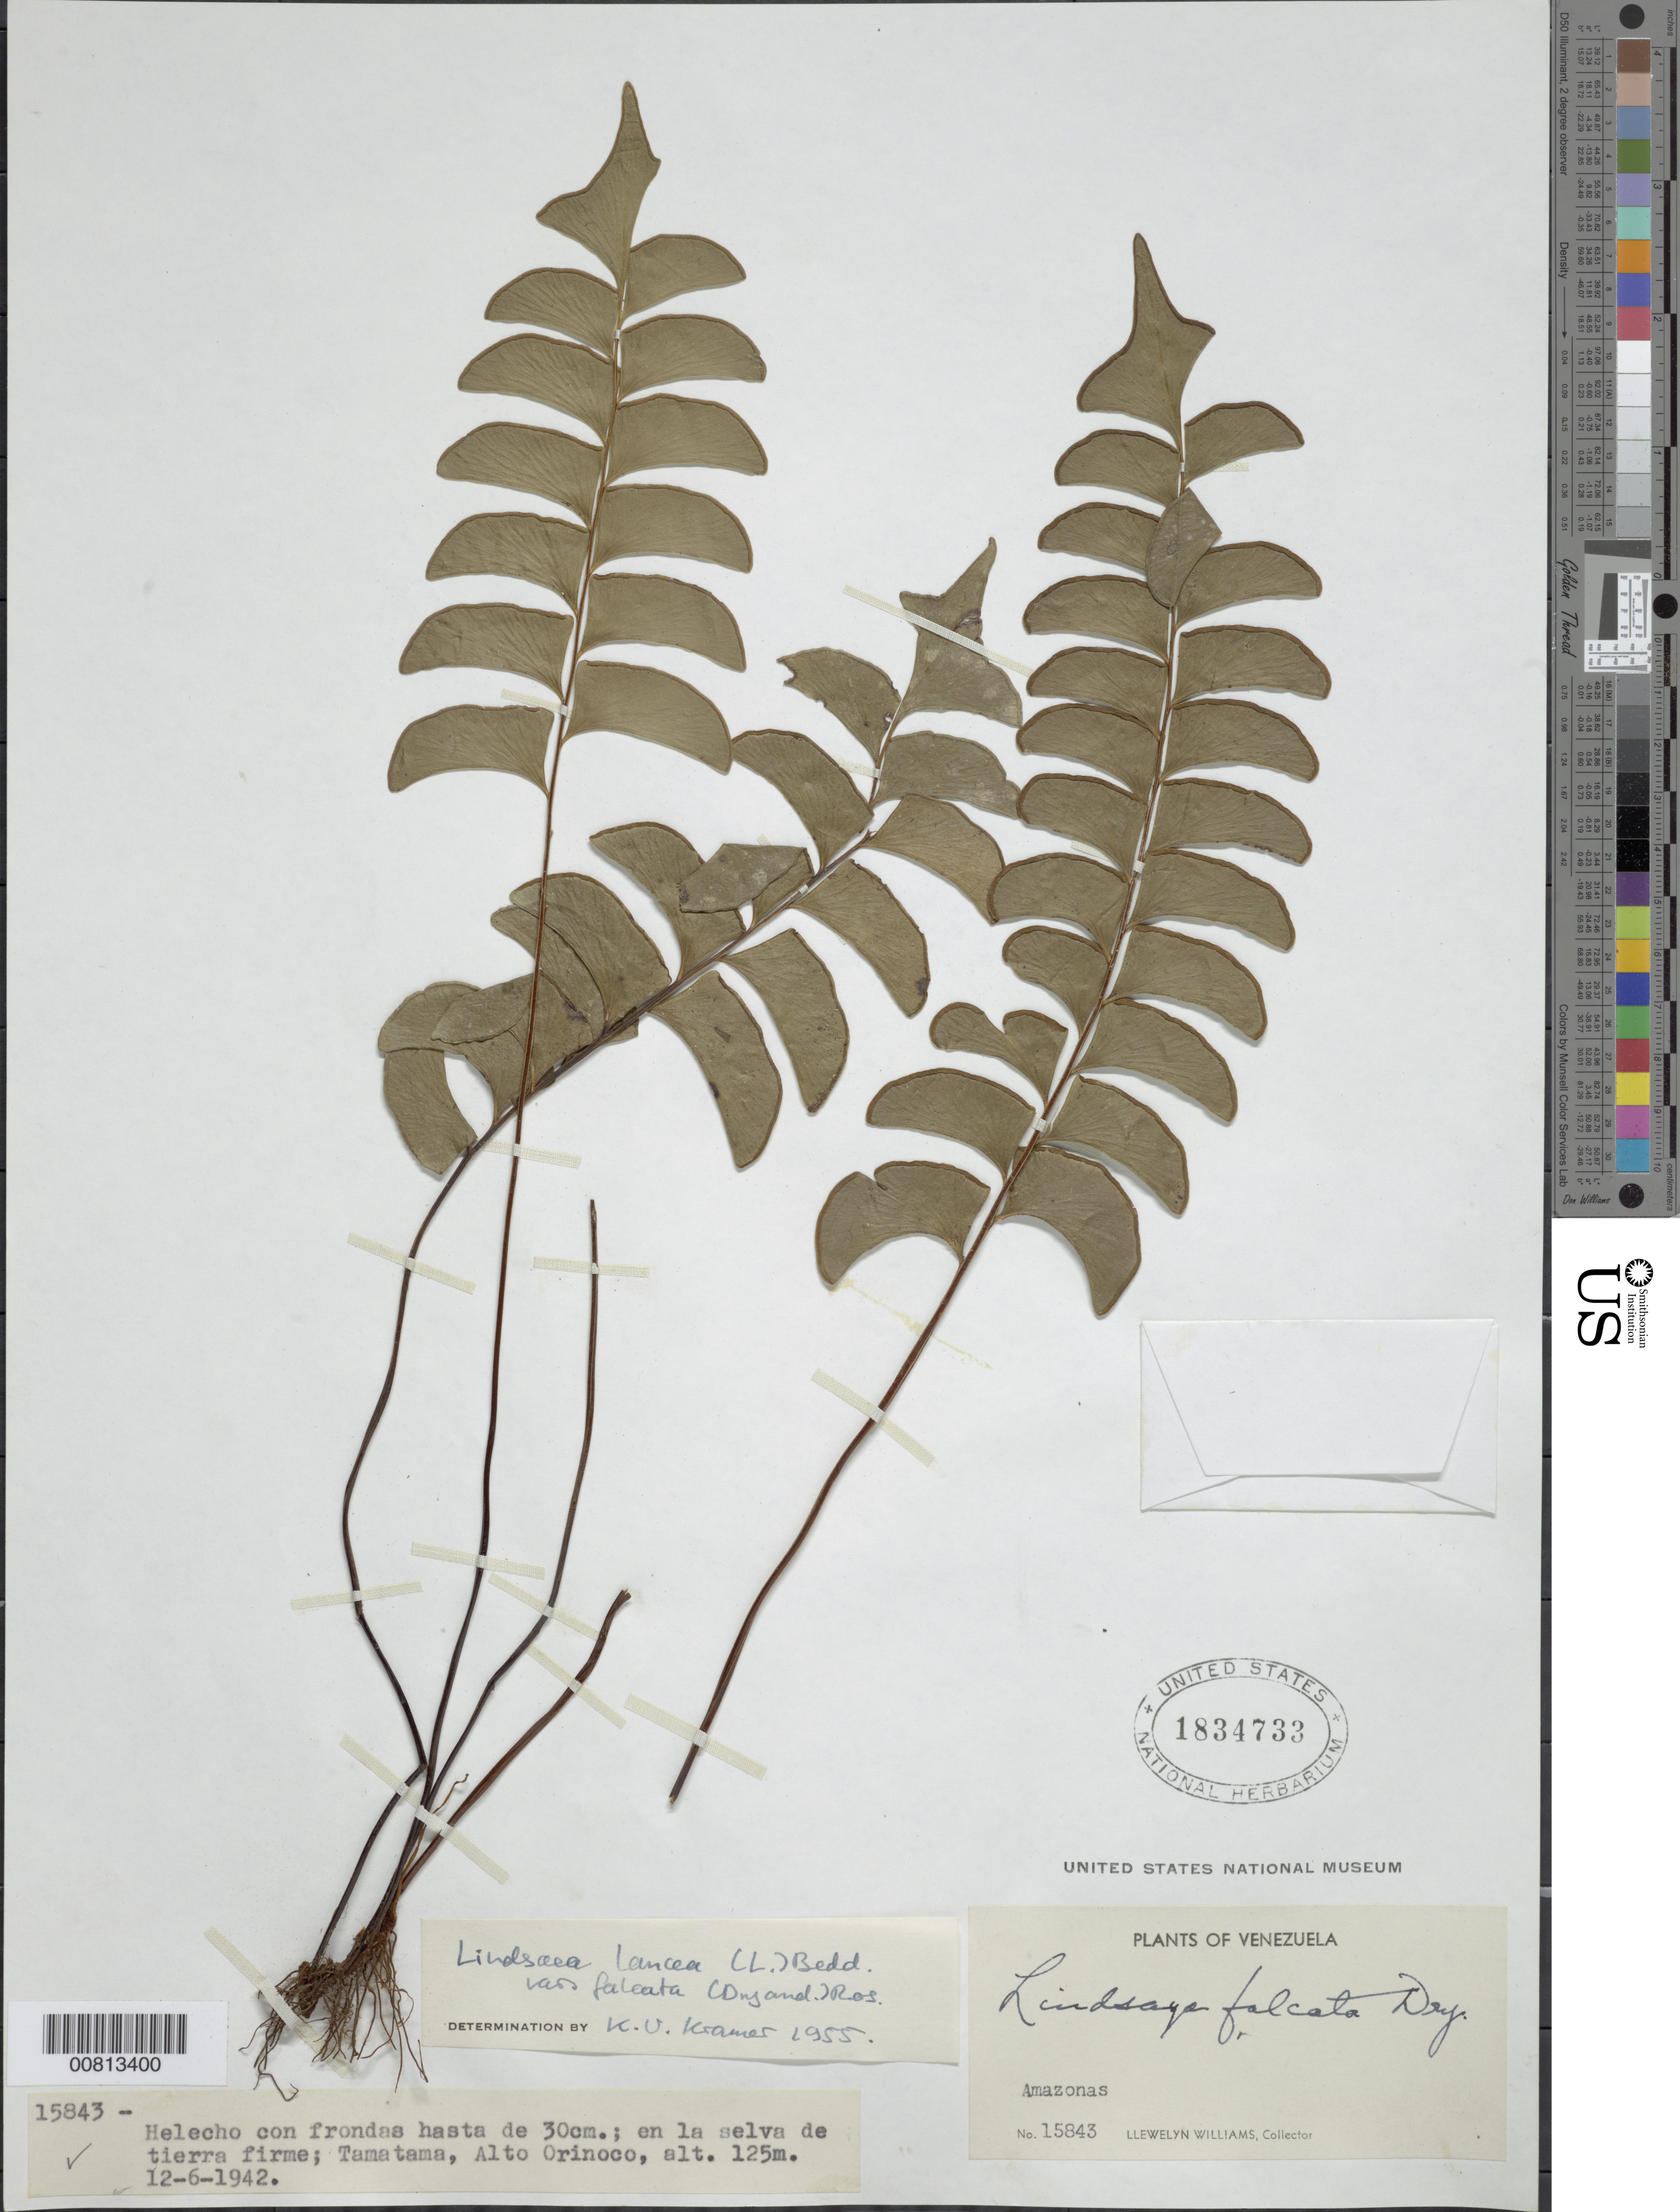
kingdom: Plantae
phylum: Tracheophyta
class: Polypodiopsida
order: Polypodiales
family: Lindsaeaceae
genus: Lindsaea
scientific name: Lindsaea lancea var. falcata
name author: (Dryand.) Rosenst.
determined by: Kramer, K. U.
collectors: Ll. Williams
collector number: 15843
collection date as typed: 12-Jun-42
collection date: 1942-06-12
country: Venezuela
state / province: Amazonas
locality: Tamatama, Alto Río Orinoco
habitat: Forest on terra firma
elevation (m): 125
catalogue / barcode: US 1834733